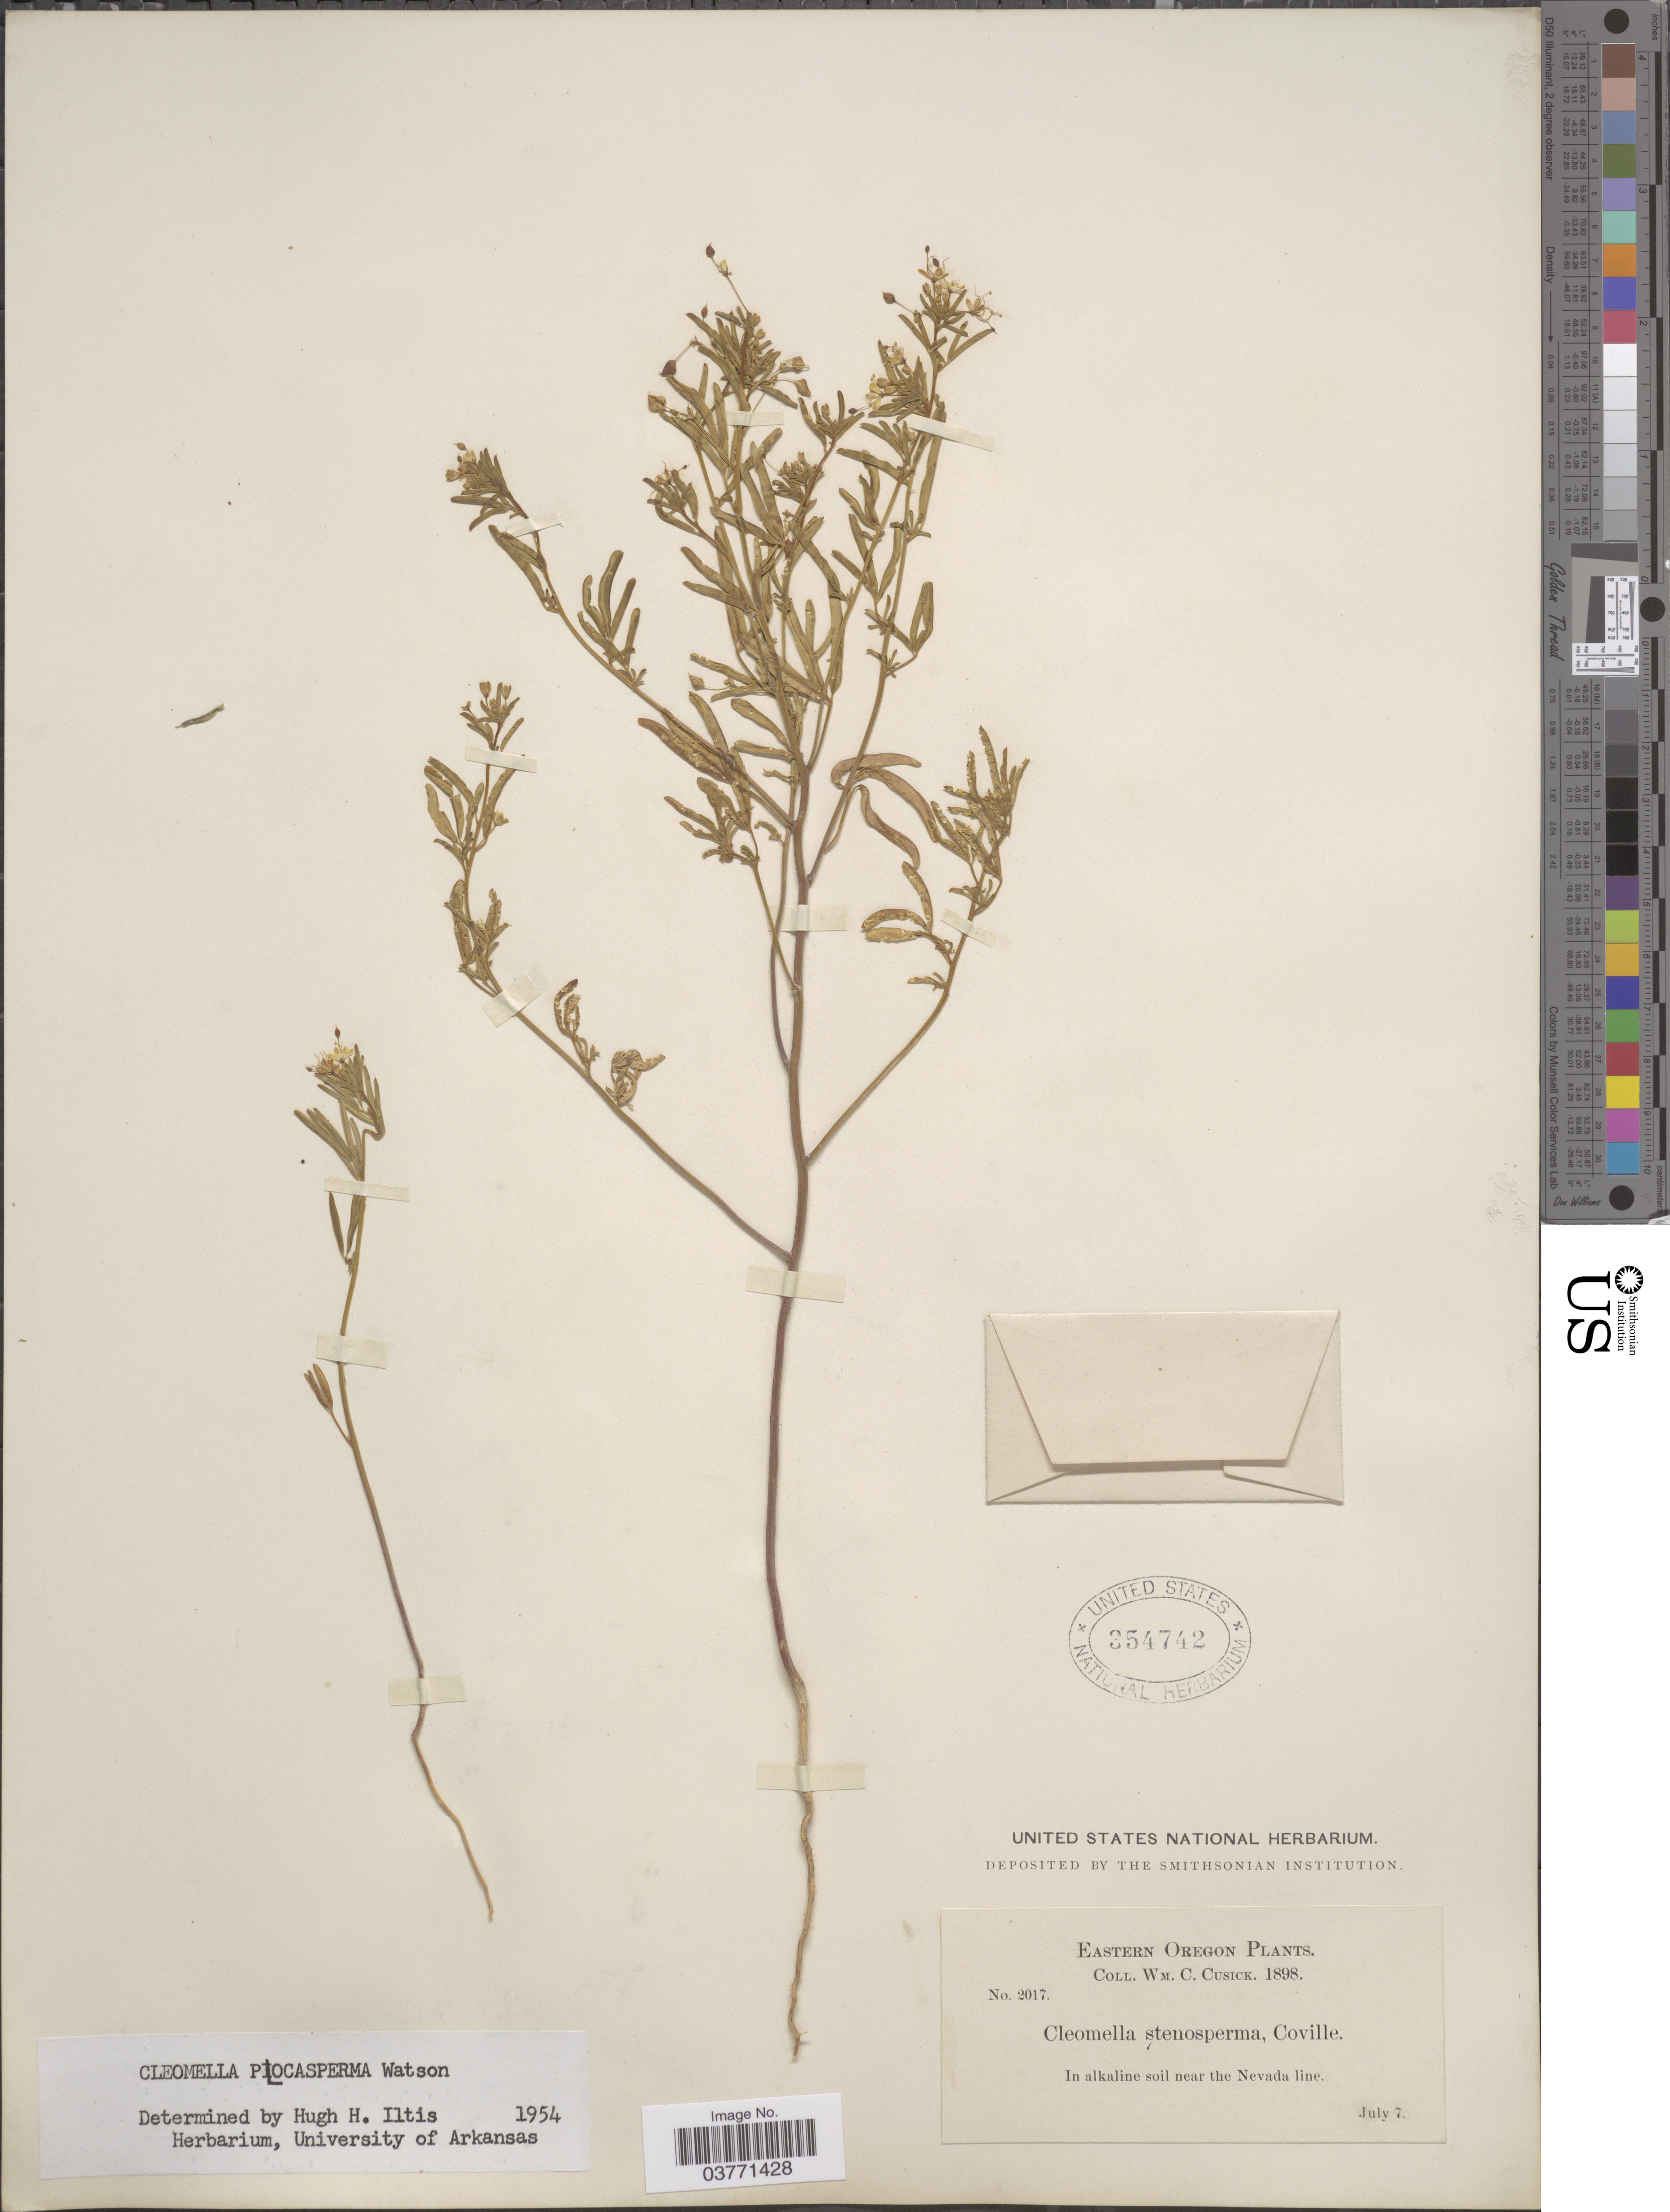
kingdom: Plantae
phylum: Tracheophyta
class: Magnoliopsida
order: Brassicales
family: Cleomaceae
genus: Cleomella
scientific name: Cleomella plocasperma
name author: S. Watson in C. King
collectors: W. C. Cusick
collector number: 2017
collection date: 1898-07-07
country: United States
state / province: Oregon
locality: Eastern Oregon. In alkaline soil near the Nevada line.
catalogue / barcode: US 354742